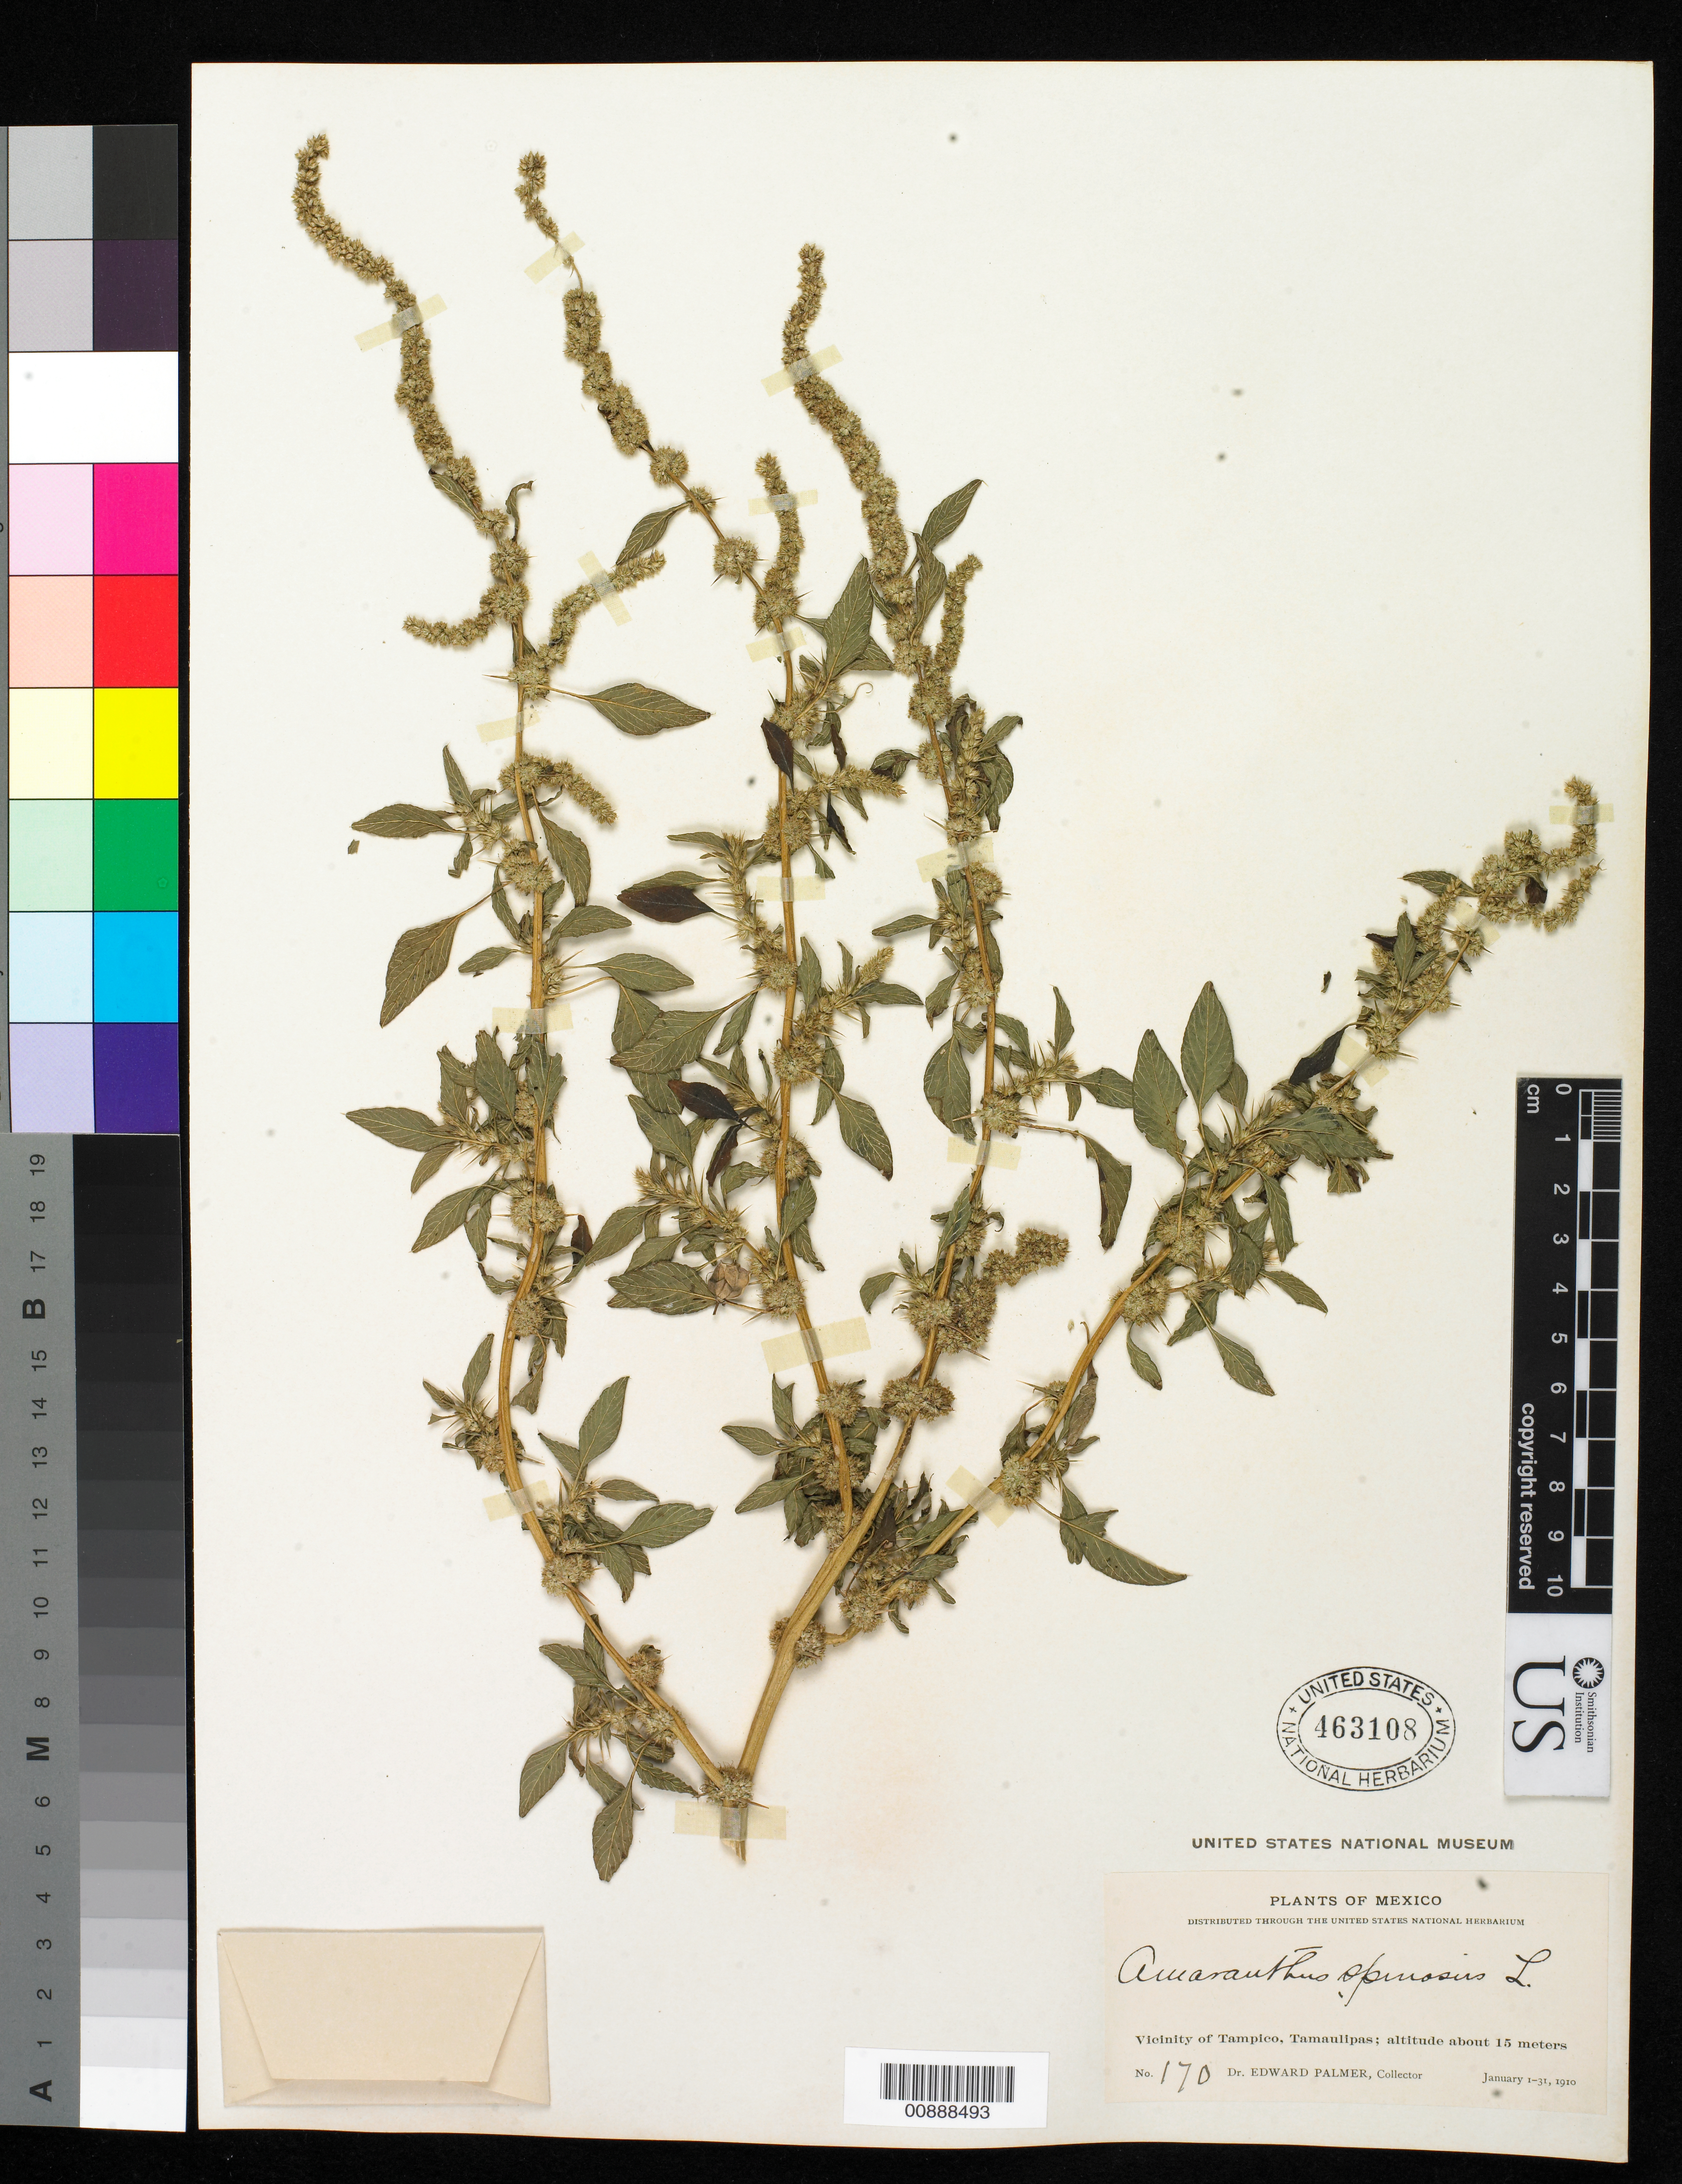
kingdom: Plantae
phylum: Tracheophyta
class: Magnoliopsida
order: Caryophyllales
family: Amaranthaceae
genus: Amaranthus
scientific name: Amaranthus spinosus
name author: L.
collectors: E. Palmer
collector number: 170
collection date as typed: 01 Jan 1910 to 31 Jan 1910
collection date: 1910-01-01/1910-01-31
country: Mexico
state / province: Tamaulipas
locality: Vicinity of Tampico, Tamaulipas.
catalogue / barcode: US 463108